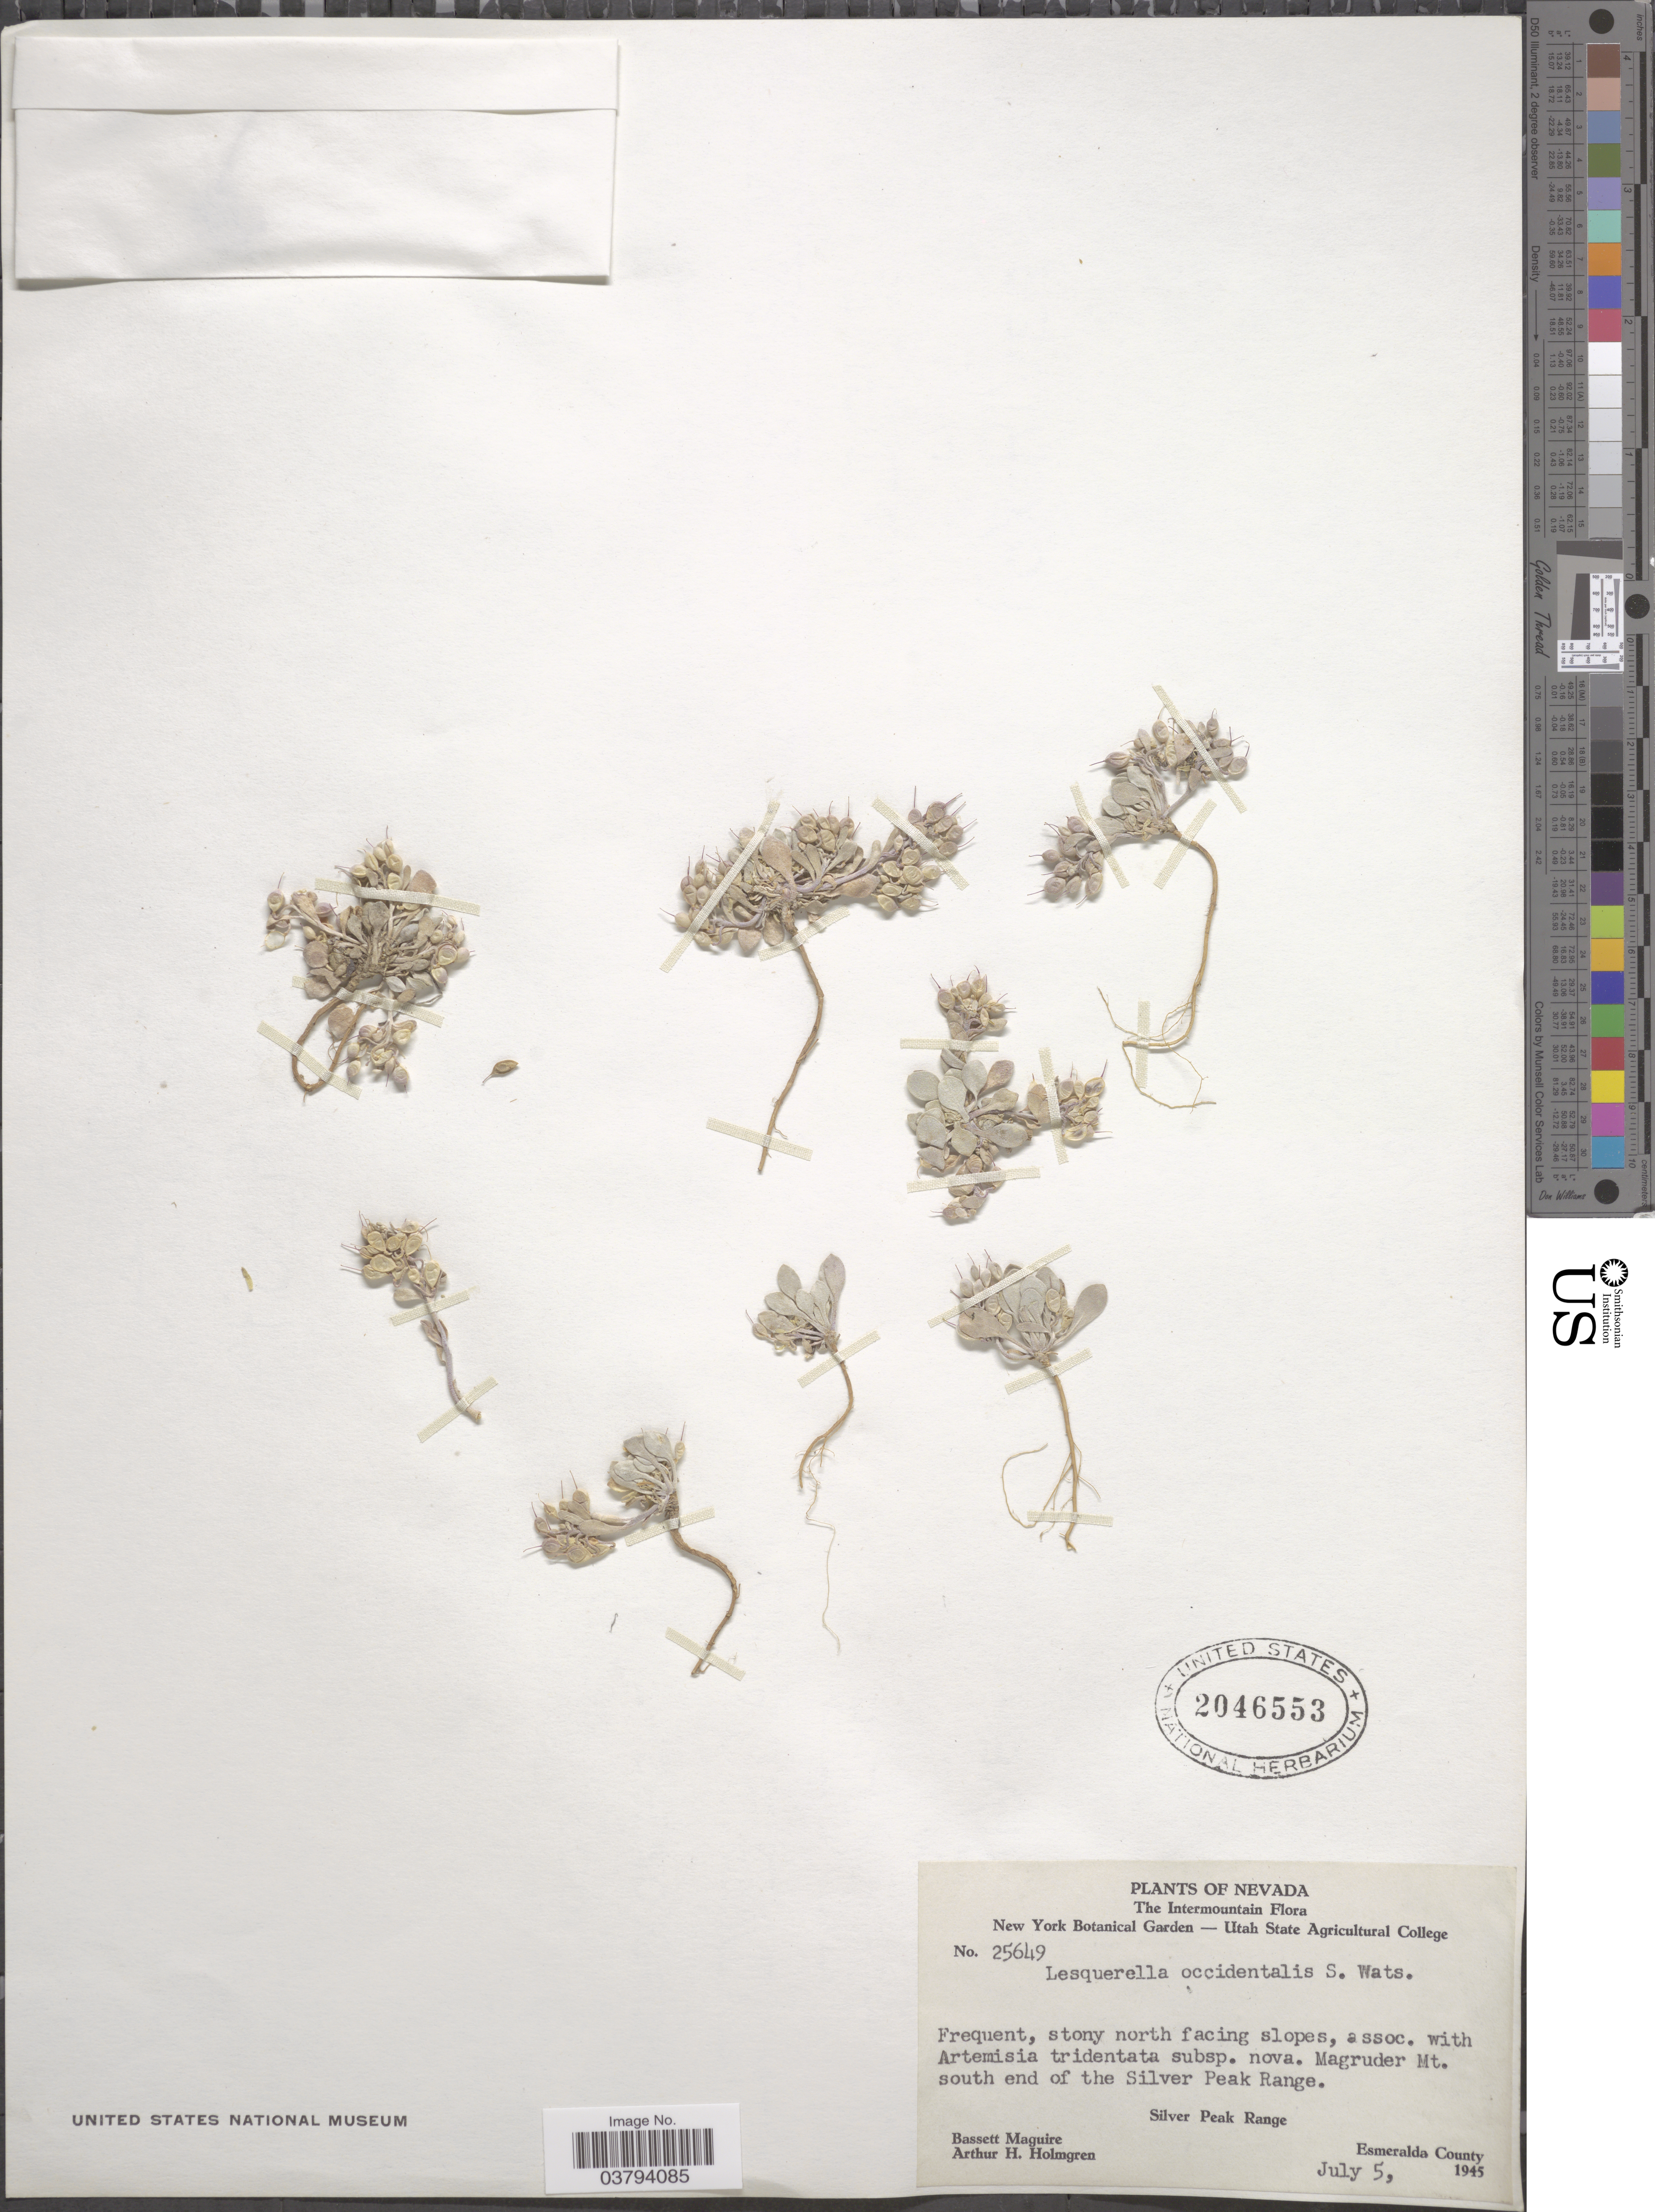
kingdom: Plantae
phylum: Tracheophyta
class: Magnoliopsida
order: Brassicales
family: Brassicaceae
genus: Lesquerella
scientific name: Lesquerella occidentalis var. occidentalis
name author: S. Watson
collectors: B. Maguire & A. H. Holmgren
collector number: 25649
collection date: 1945-07-05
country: United States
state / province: Nevada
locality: The Intermountain. Magruder Mt. south end of the Silver Peak Range. Silver Peak Range. Esmeralda County.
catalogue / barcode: US 2046553